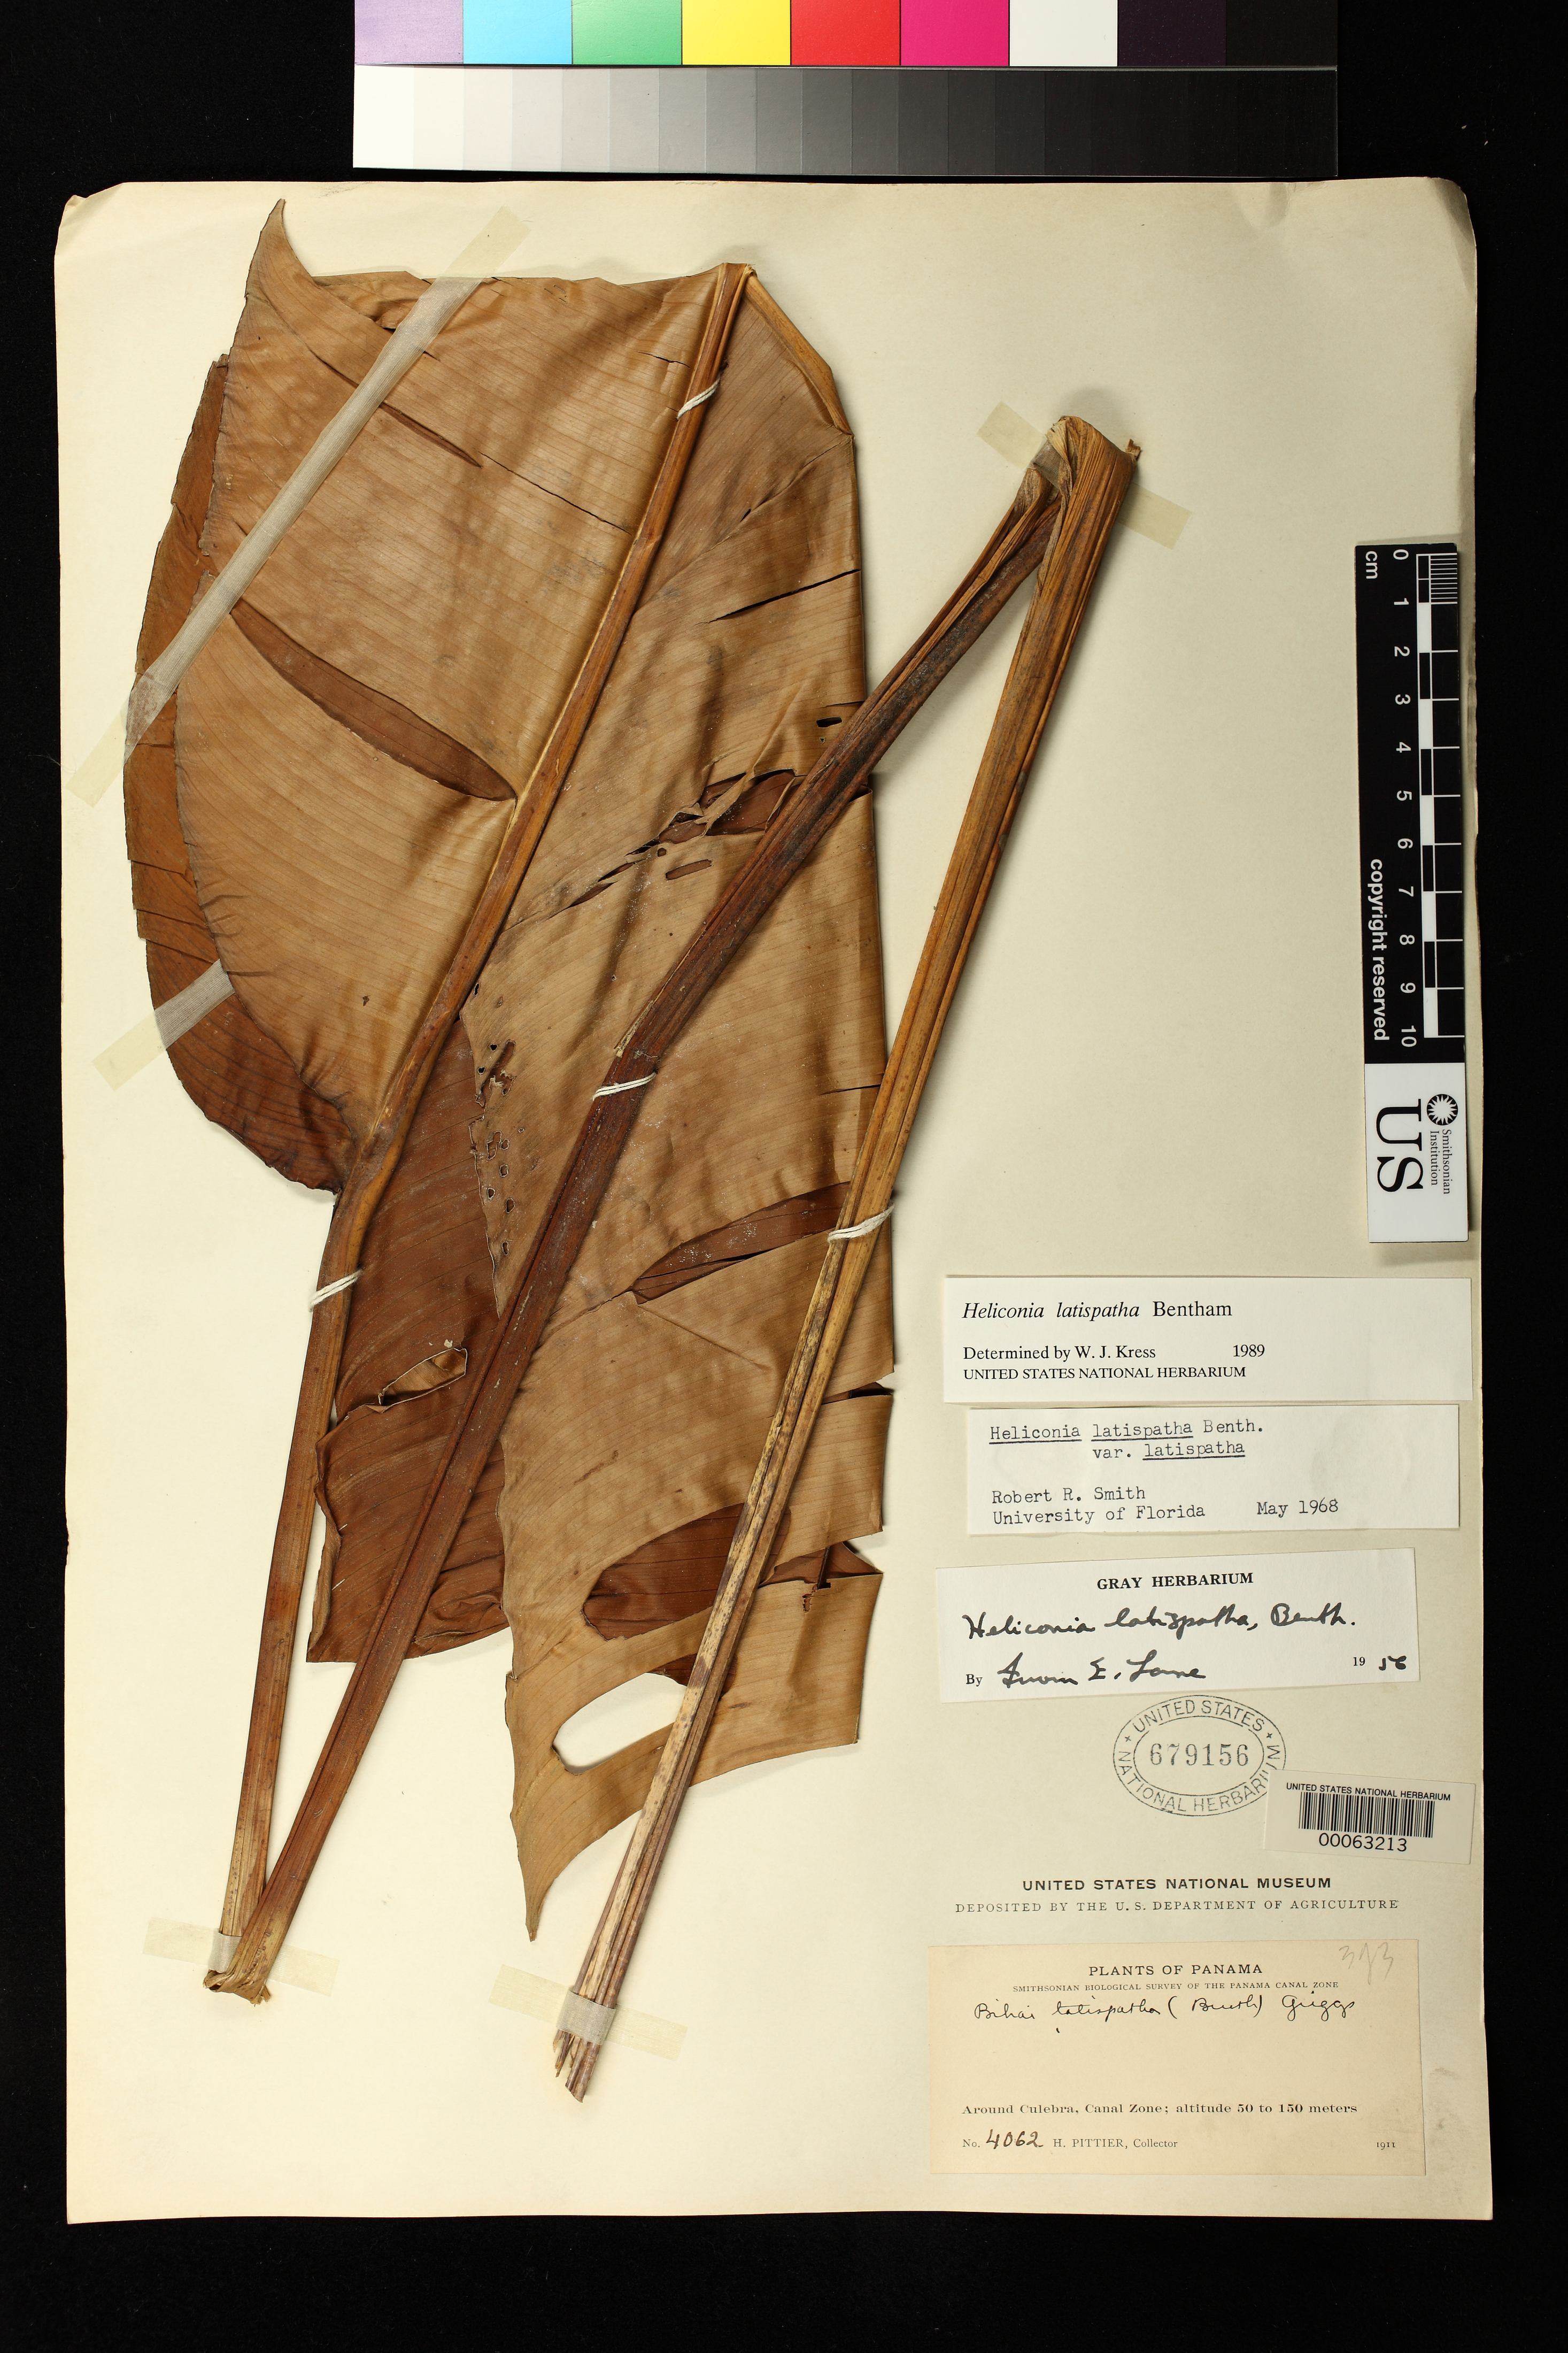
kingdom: Plantae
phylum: Tracheophyta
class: Liliopsida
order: Zingiberales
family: Heliconiaceae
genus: Heliconia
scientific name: Heliconia latispatha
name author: Benth.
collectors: H. F. Pittier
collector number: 4062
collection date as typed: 26 Jul 1911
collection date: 1911-07-26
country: Panama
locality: Around Culebra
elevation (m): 50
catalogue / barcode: US 679156